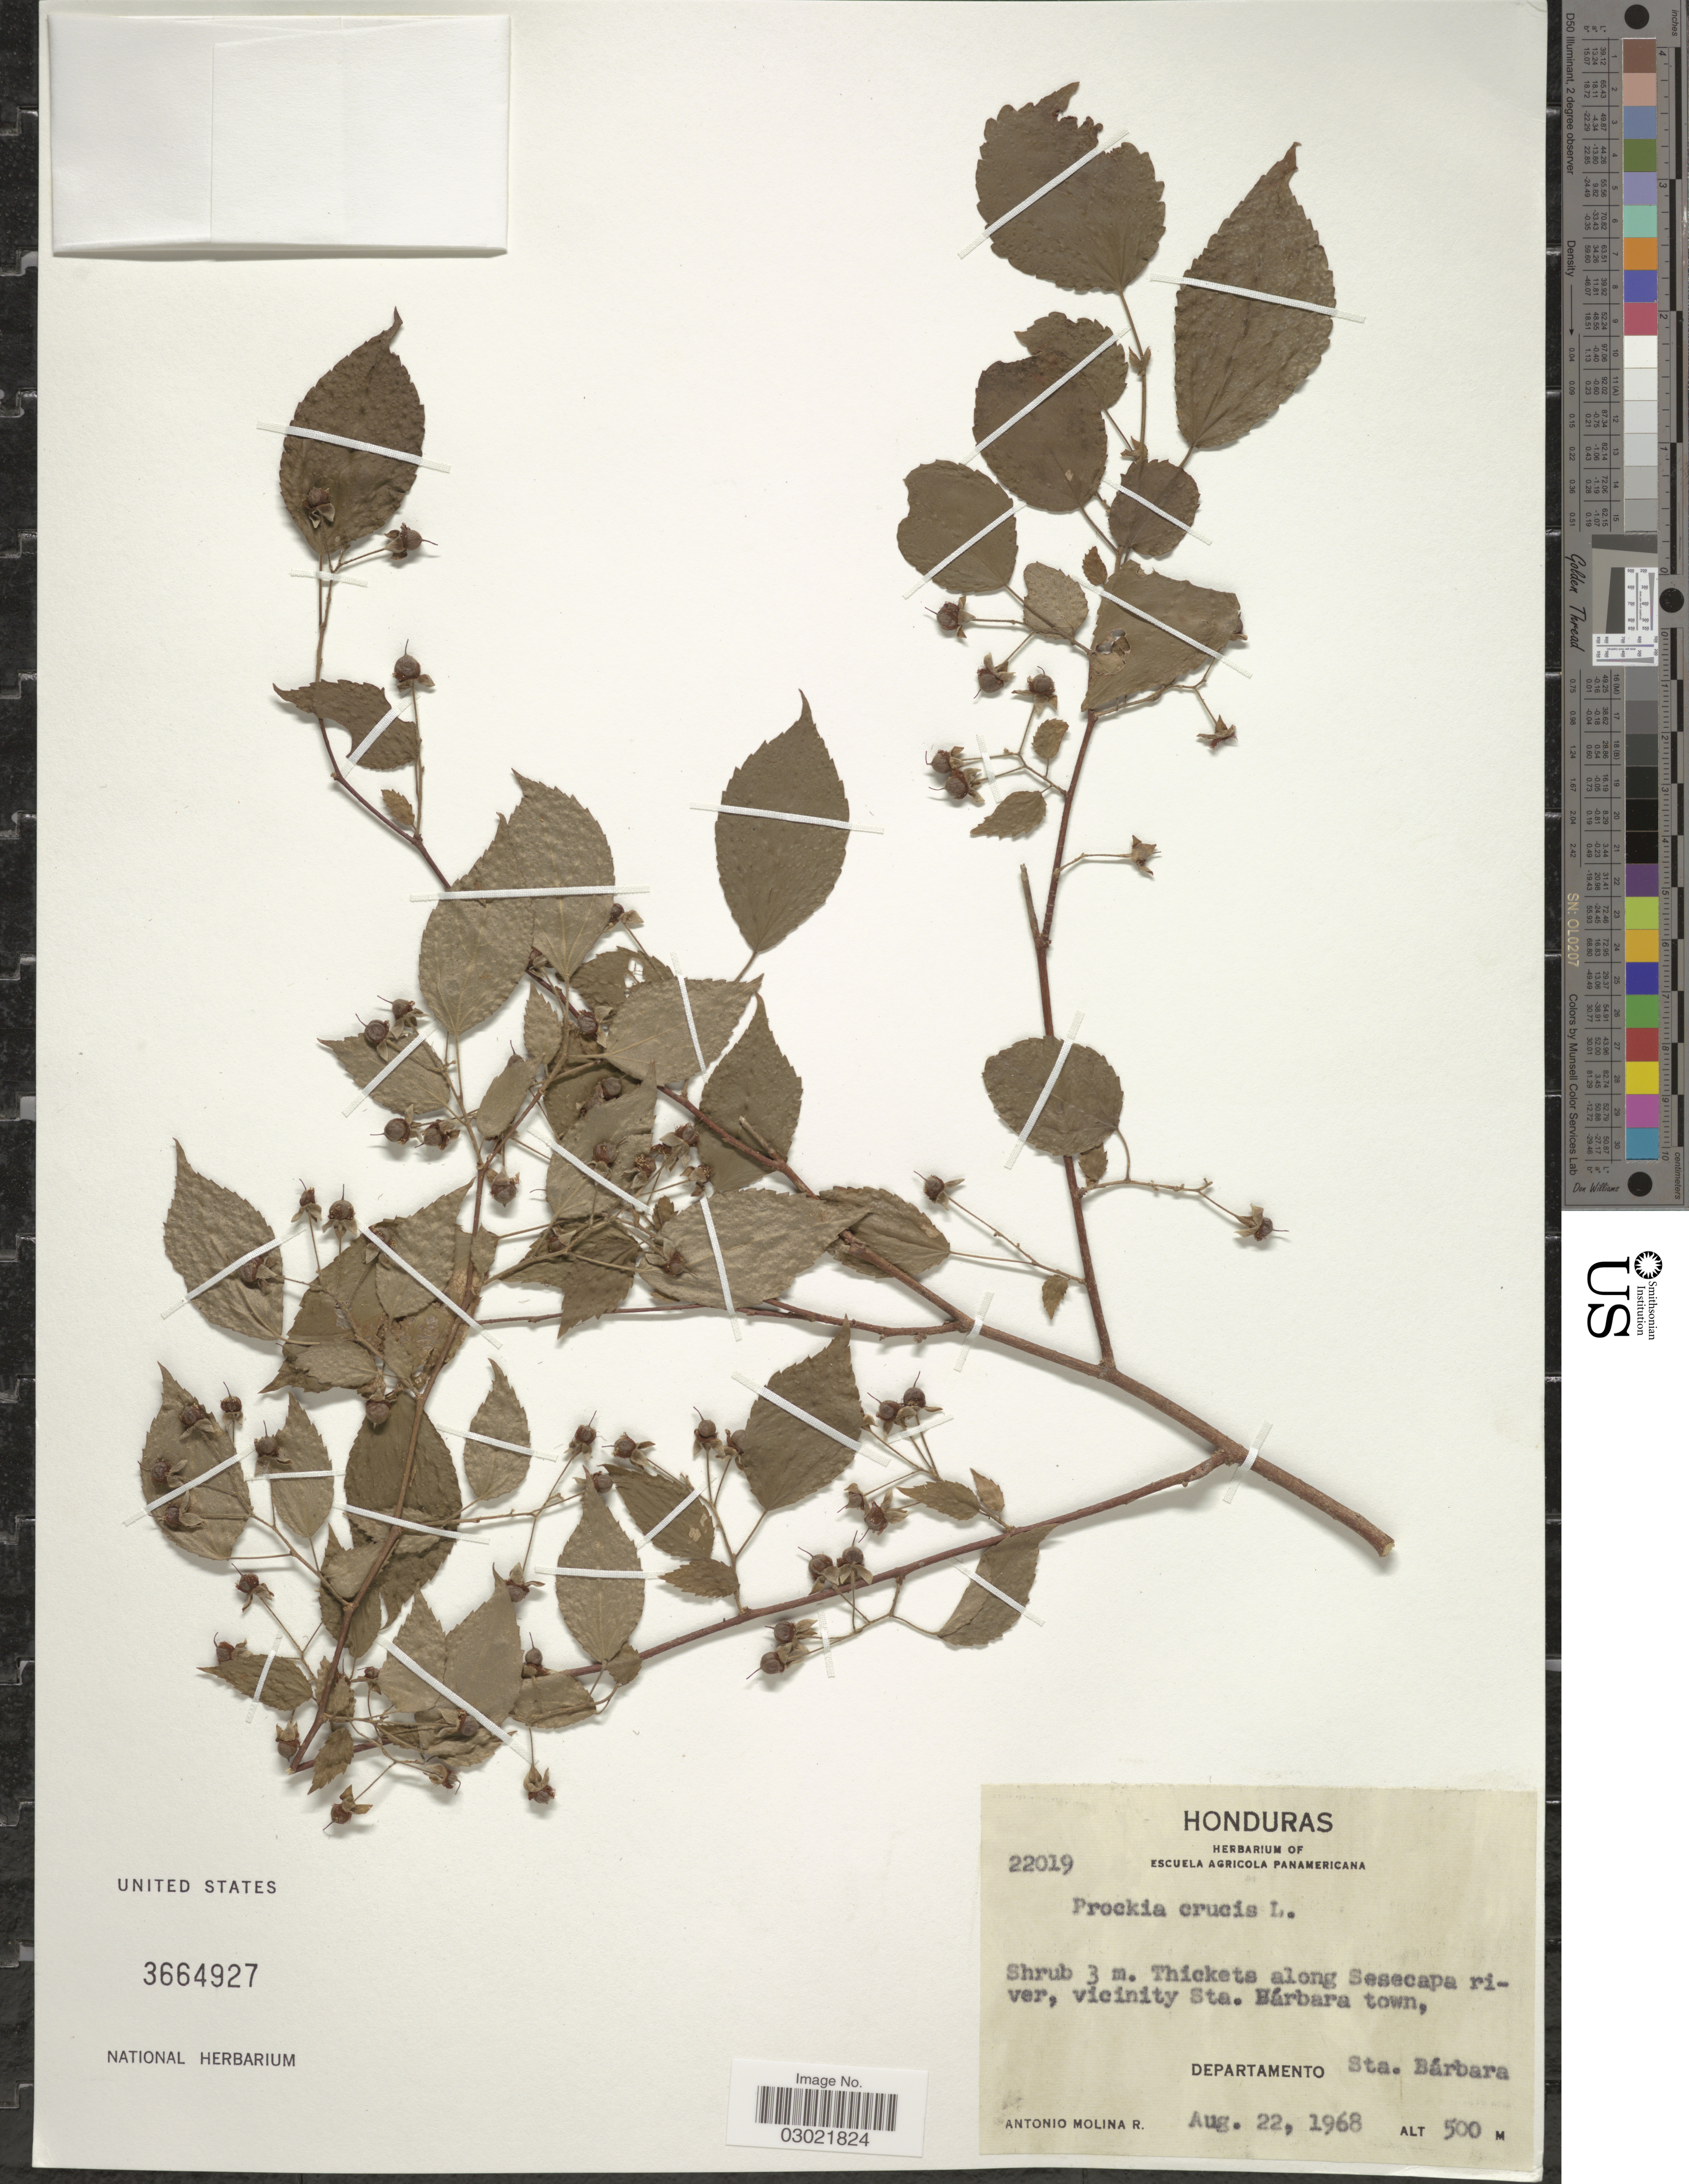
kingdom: Plantae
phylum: Tracheophyta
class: Magnoliopsida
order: Malpighiales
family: Salicaceae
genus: Prockia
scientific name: Prockia crucis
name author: P. Browne ex L.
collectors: A. Molina R.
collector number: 22019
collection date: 1968-08-22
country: Honduras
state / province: Santa Bárbara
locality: Thickets along Sesecapa river, vicinity Sta. Bárbara town, Departemtno Sta. Bárbara.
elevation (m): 500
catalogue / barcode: US 3664927